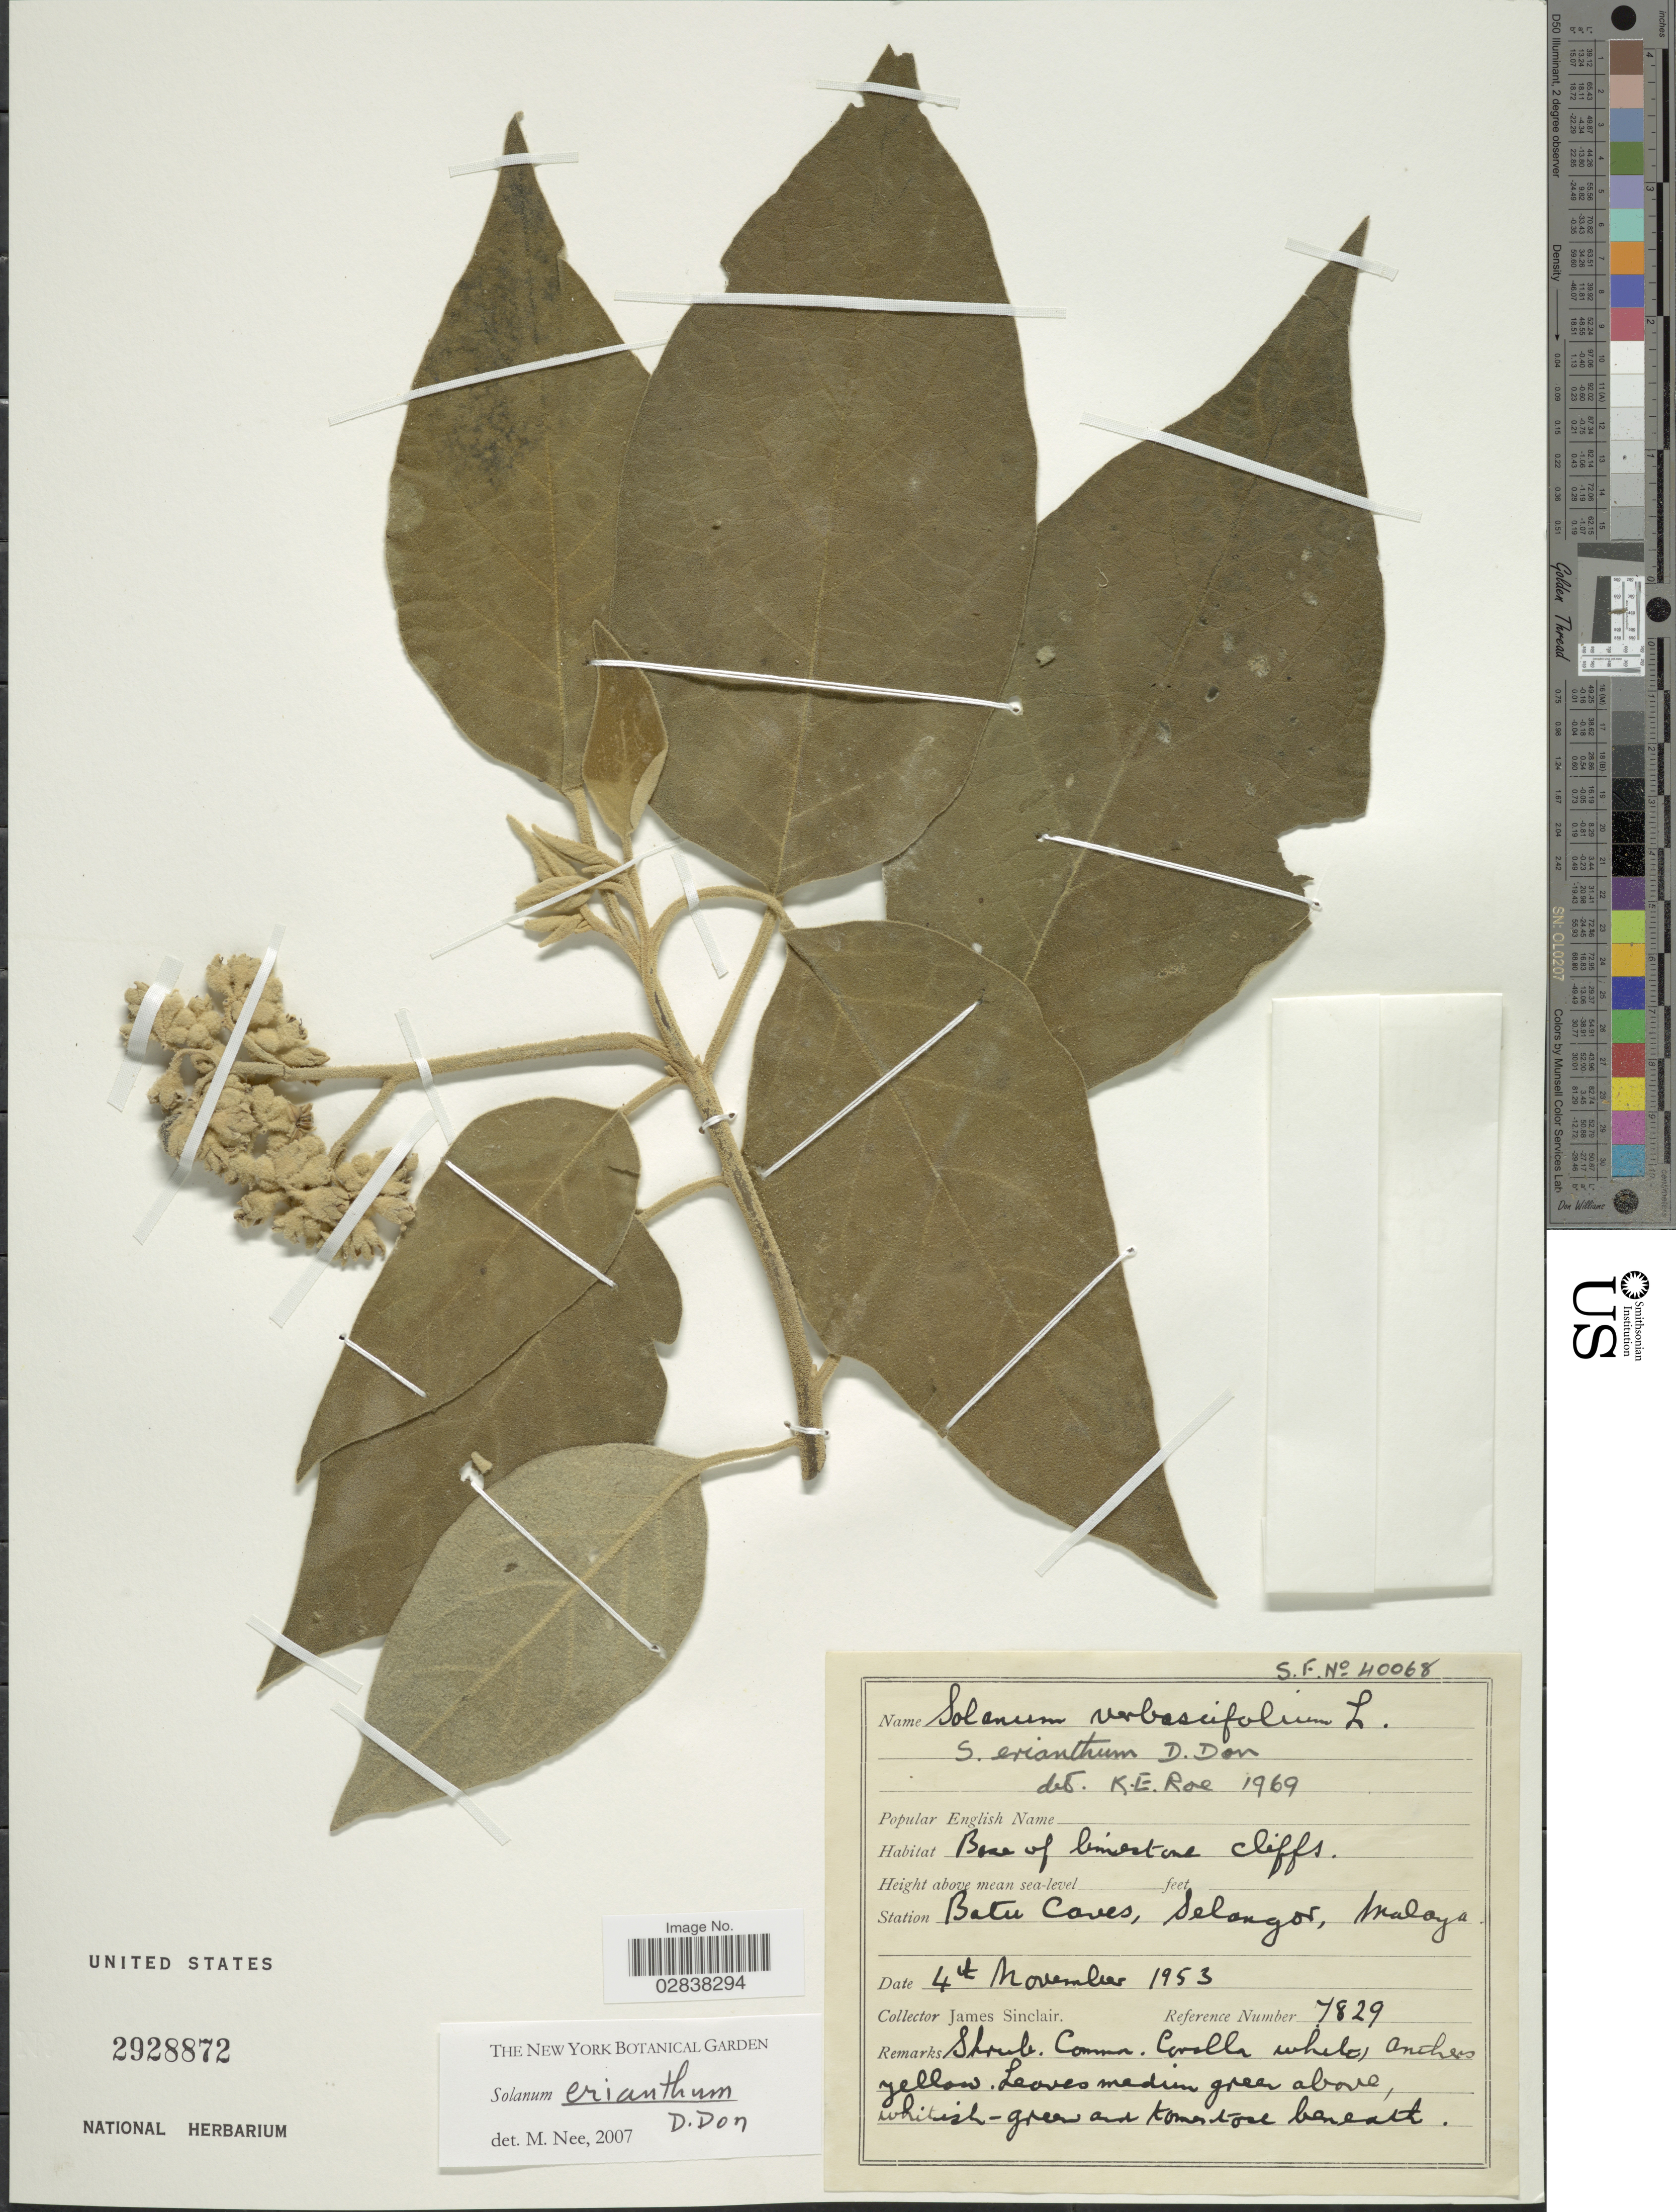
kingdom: Plantae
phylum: Tracheophyta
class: Magnoliopsida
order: Solanales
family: Solanaceae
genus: Solanum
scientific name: Solanum erianthum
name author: D. Don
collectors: J. Sinclair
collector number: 7829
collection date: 1953-11-04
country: Malaysia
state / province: Selangor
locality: Station Batu Caves, Selangor, Malaya.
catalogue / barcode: US 2928872